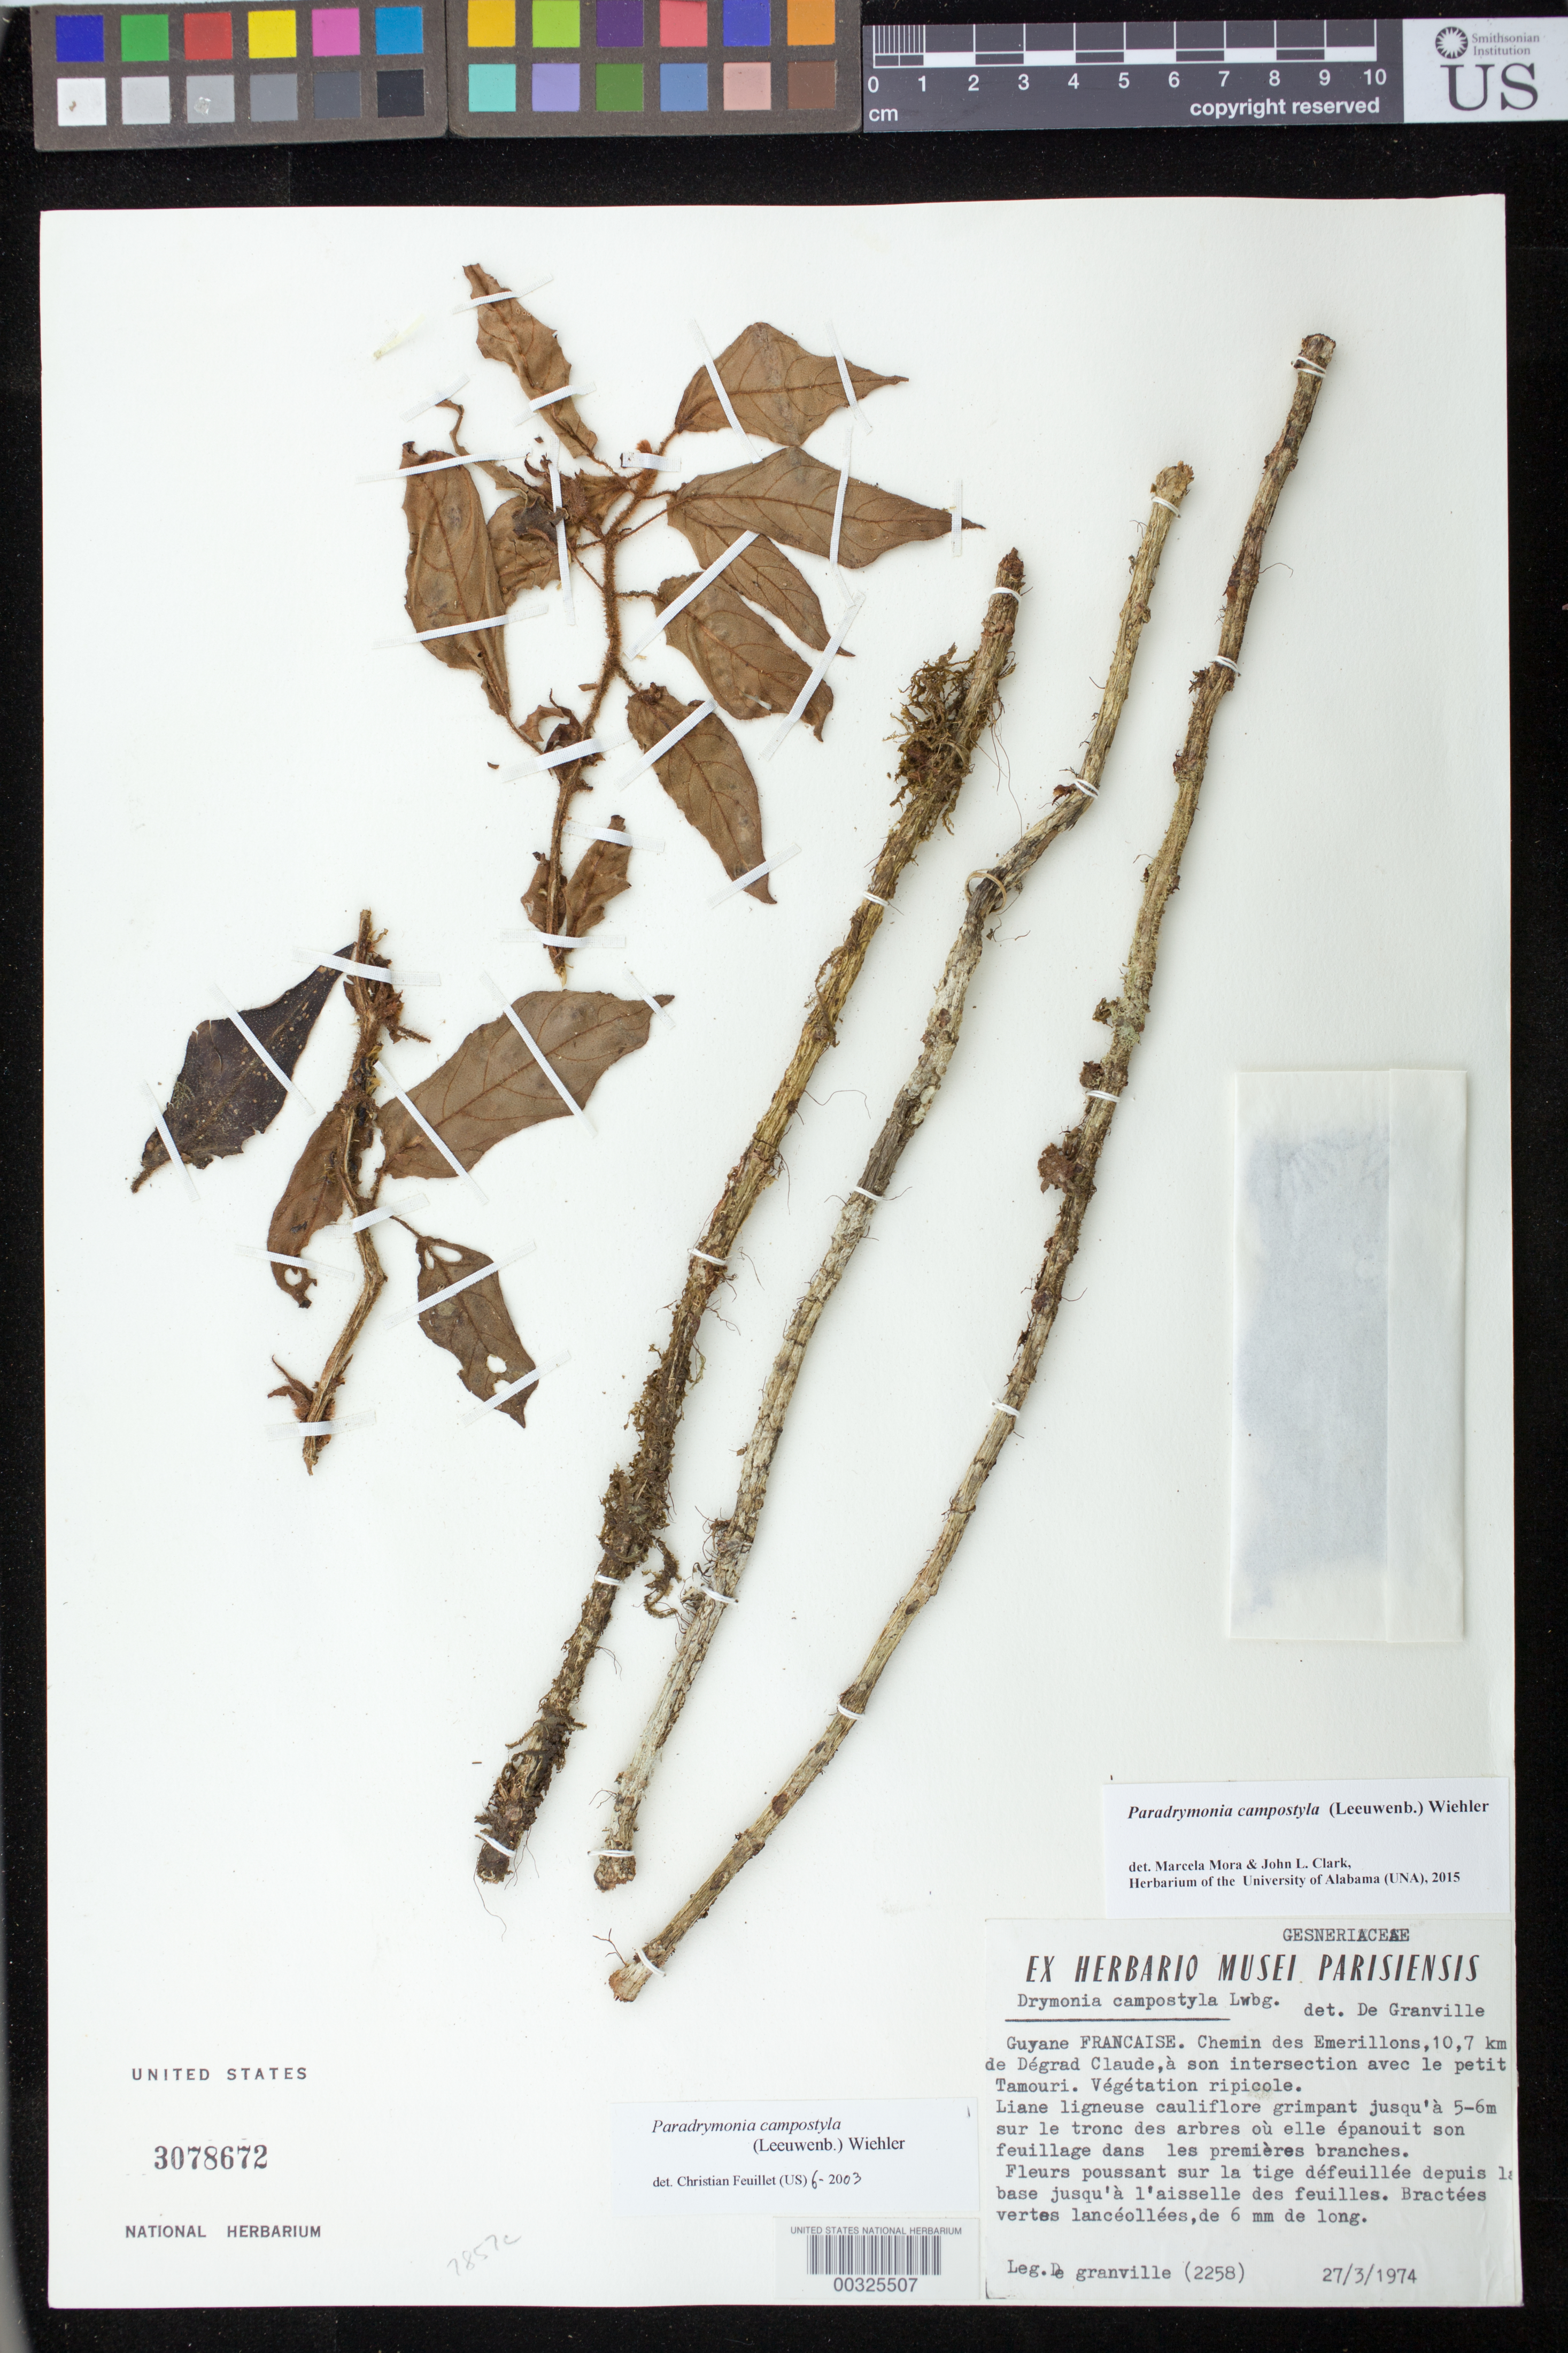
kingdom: Plantae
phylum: Tracheophyta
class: Magnoliopsida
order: Lamiales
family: Gesneriaceae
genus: Paradrymonia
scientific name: Paradrymonia campostyla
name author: (Leeuwenb.) Wiehler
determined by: Feuillet, C.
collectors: J.-J. de Granville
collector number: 2258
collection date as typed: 27 Mar 1974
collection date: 1974-03-27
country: French Guiana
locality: Chemin des Emerillons, 10.7 km de Dégrad Claude, à son intersection avec le petit Tamouri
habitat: Vegetation ripicole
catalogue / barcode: US 3078672